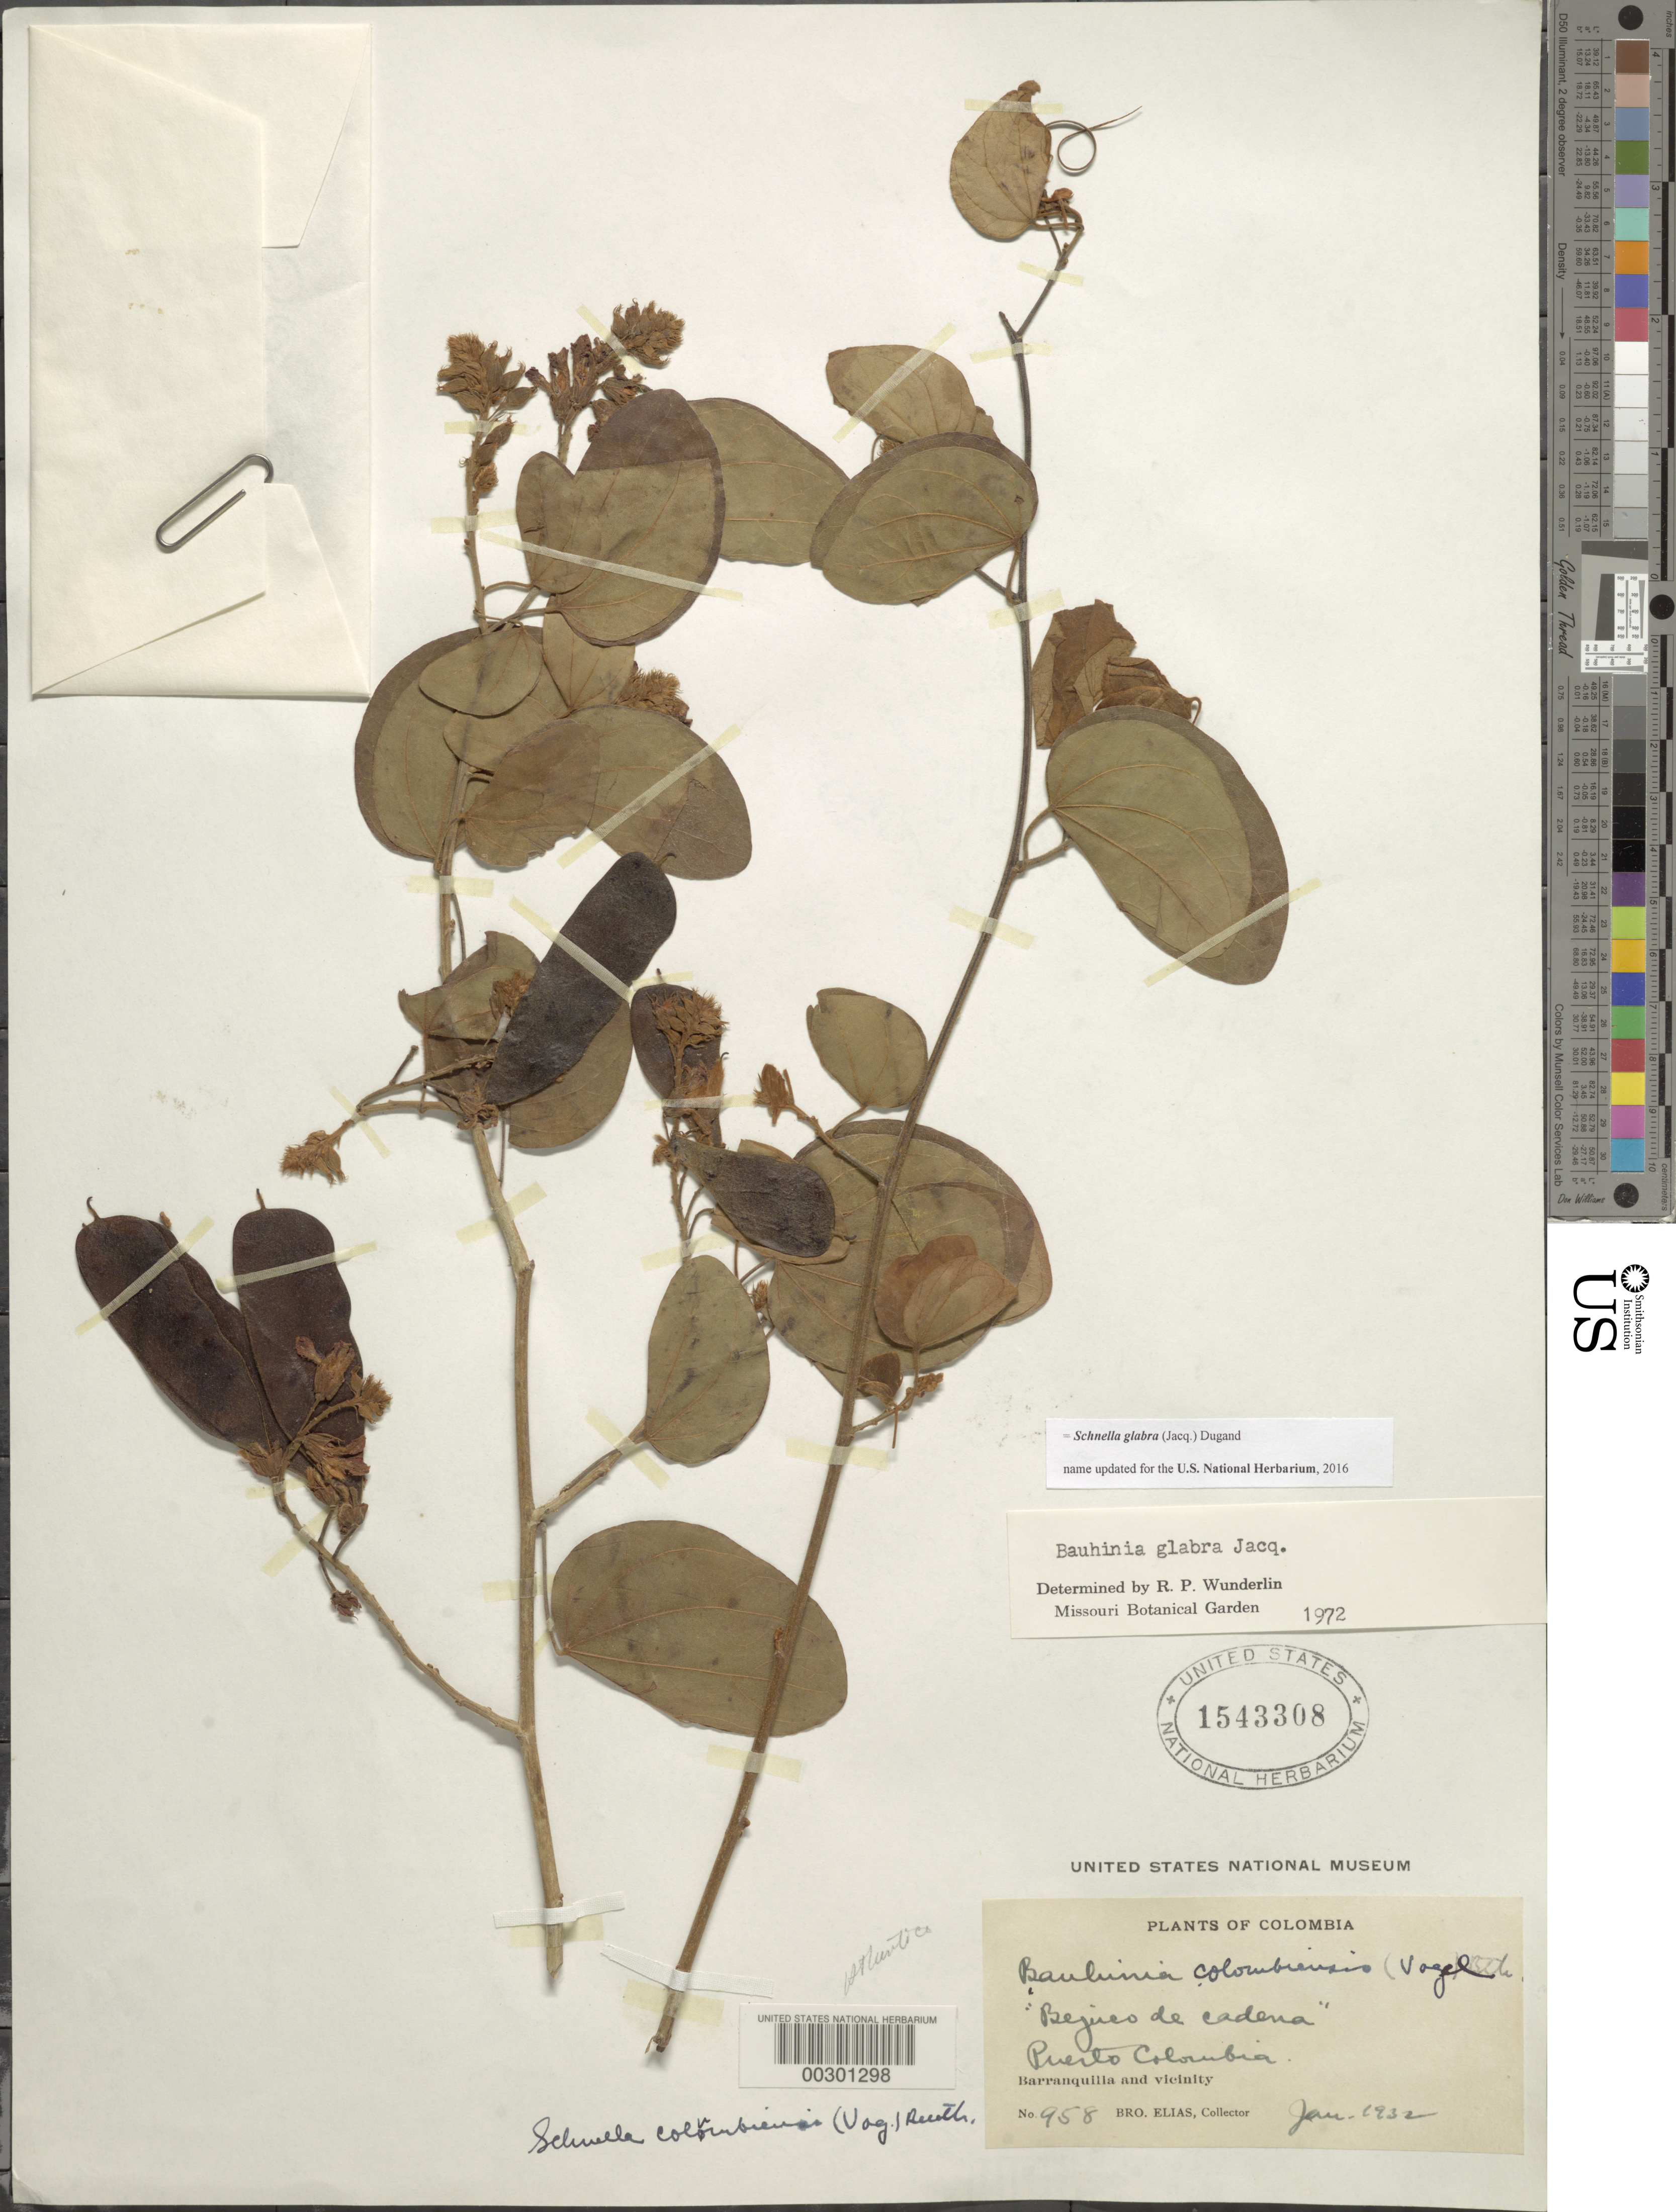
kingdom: Plantae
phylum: Tracheophyta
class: Magnoliopsida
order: Fabales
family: Fabaceae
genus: Schnella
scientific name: Schnella glabra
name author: (Jacq.) Dugand G.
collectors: Bro. Elias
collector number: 958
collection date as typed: Jan 1932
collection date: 1932-01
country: Colombia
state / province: Atlántico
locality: Puerto Colombia; Barranquilla and vicinity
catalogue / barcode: US 1543308